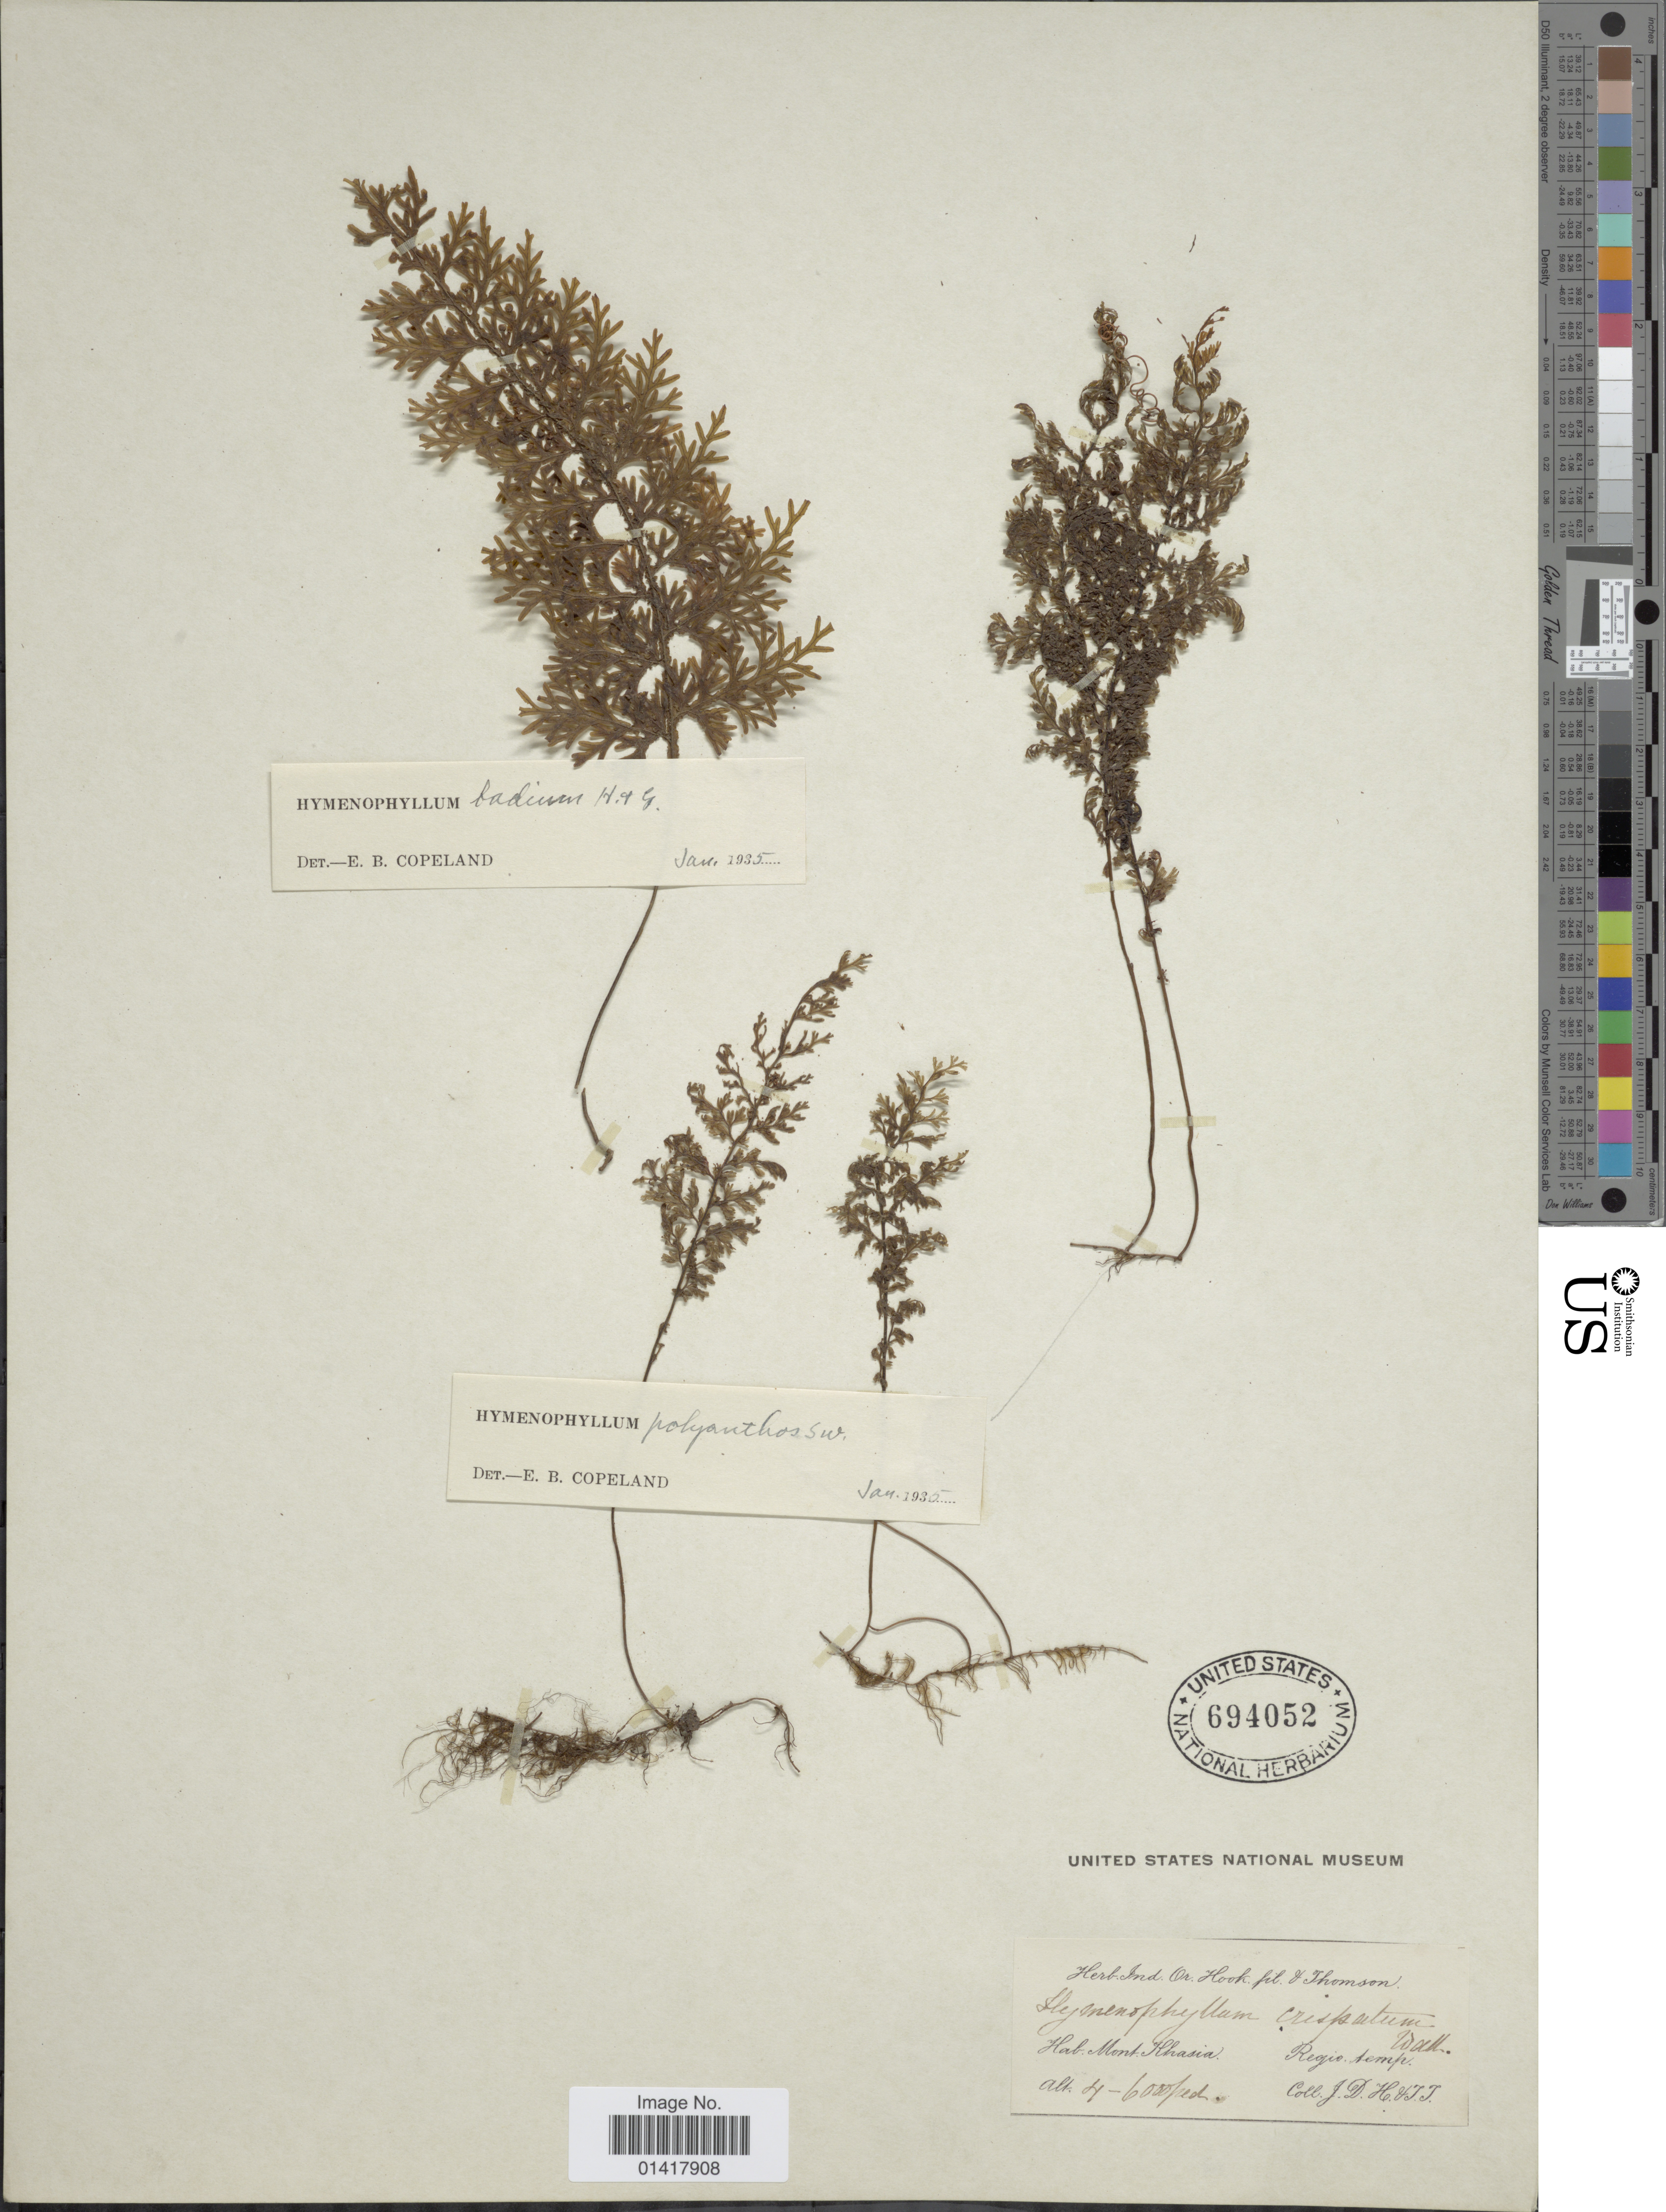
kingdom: Plantae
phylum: Tracheophyta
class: Polypodiopsida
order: Hymenophyllales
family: Hymenophyllaceae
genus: Hymenophyllum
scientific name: Hymenophyllum polyanthos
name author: (Sw.) Sw.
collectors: J. D. Hooker & T. Thomson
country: India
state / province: Meghalaya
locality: Mount Khasia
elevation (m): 1219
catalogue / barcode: US 694052